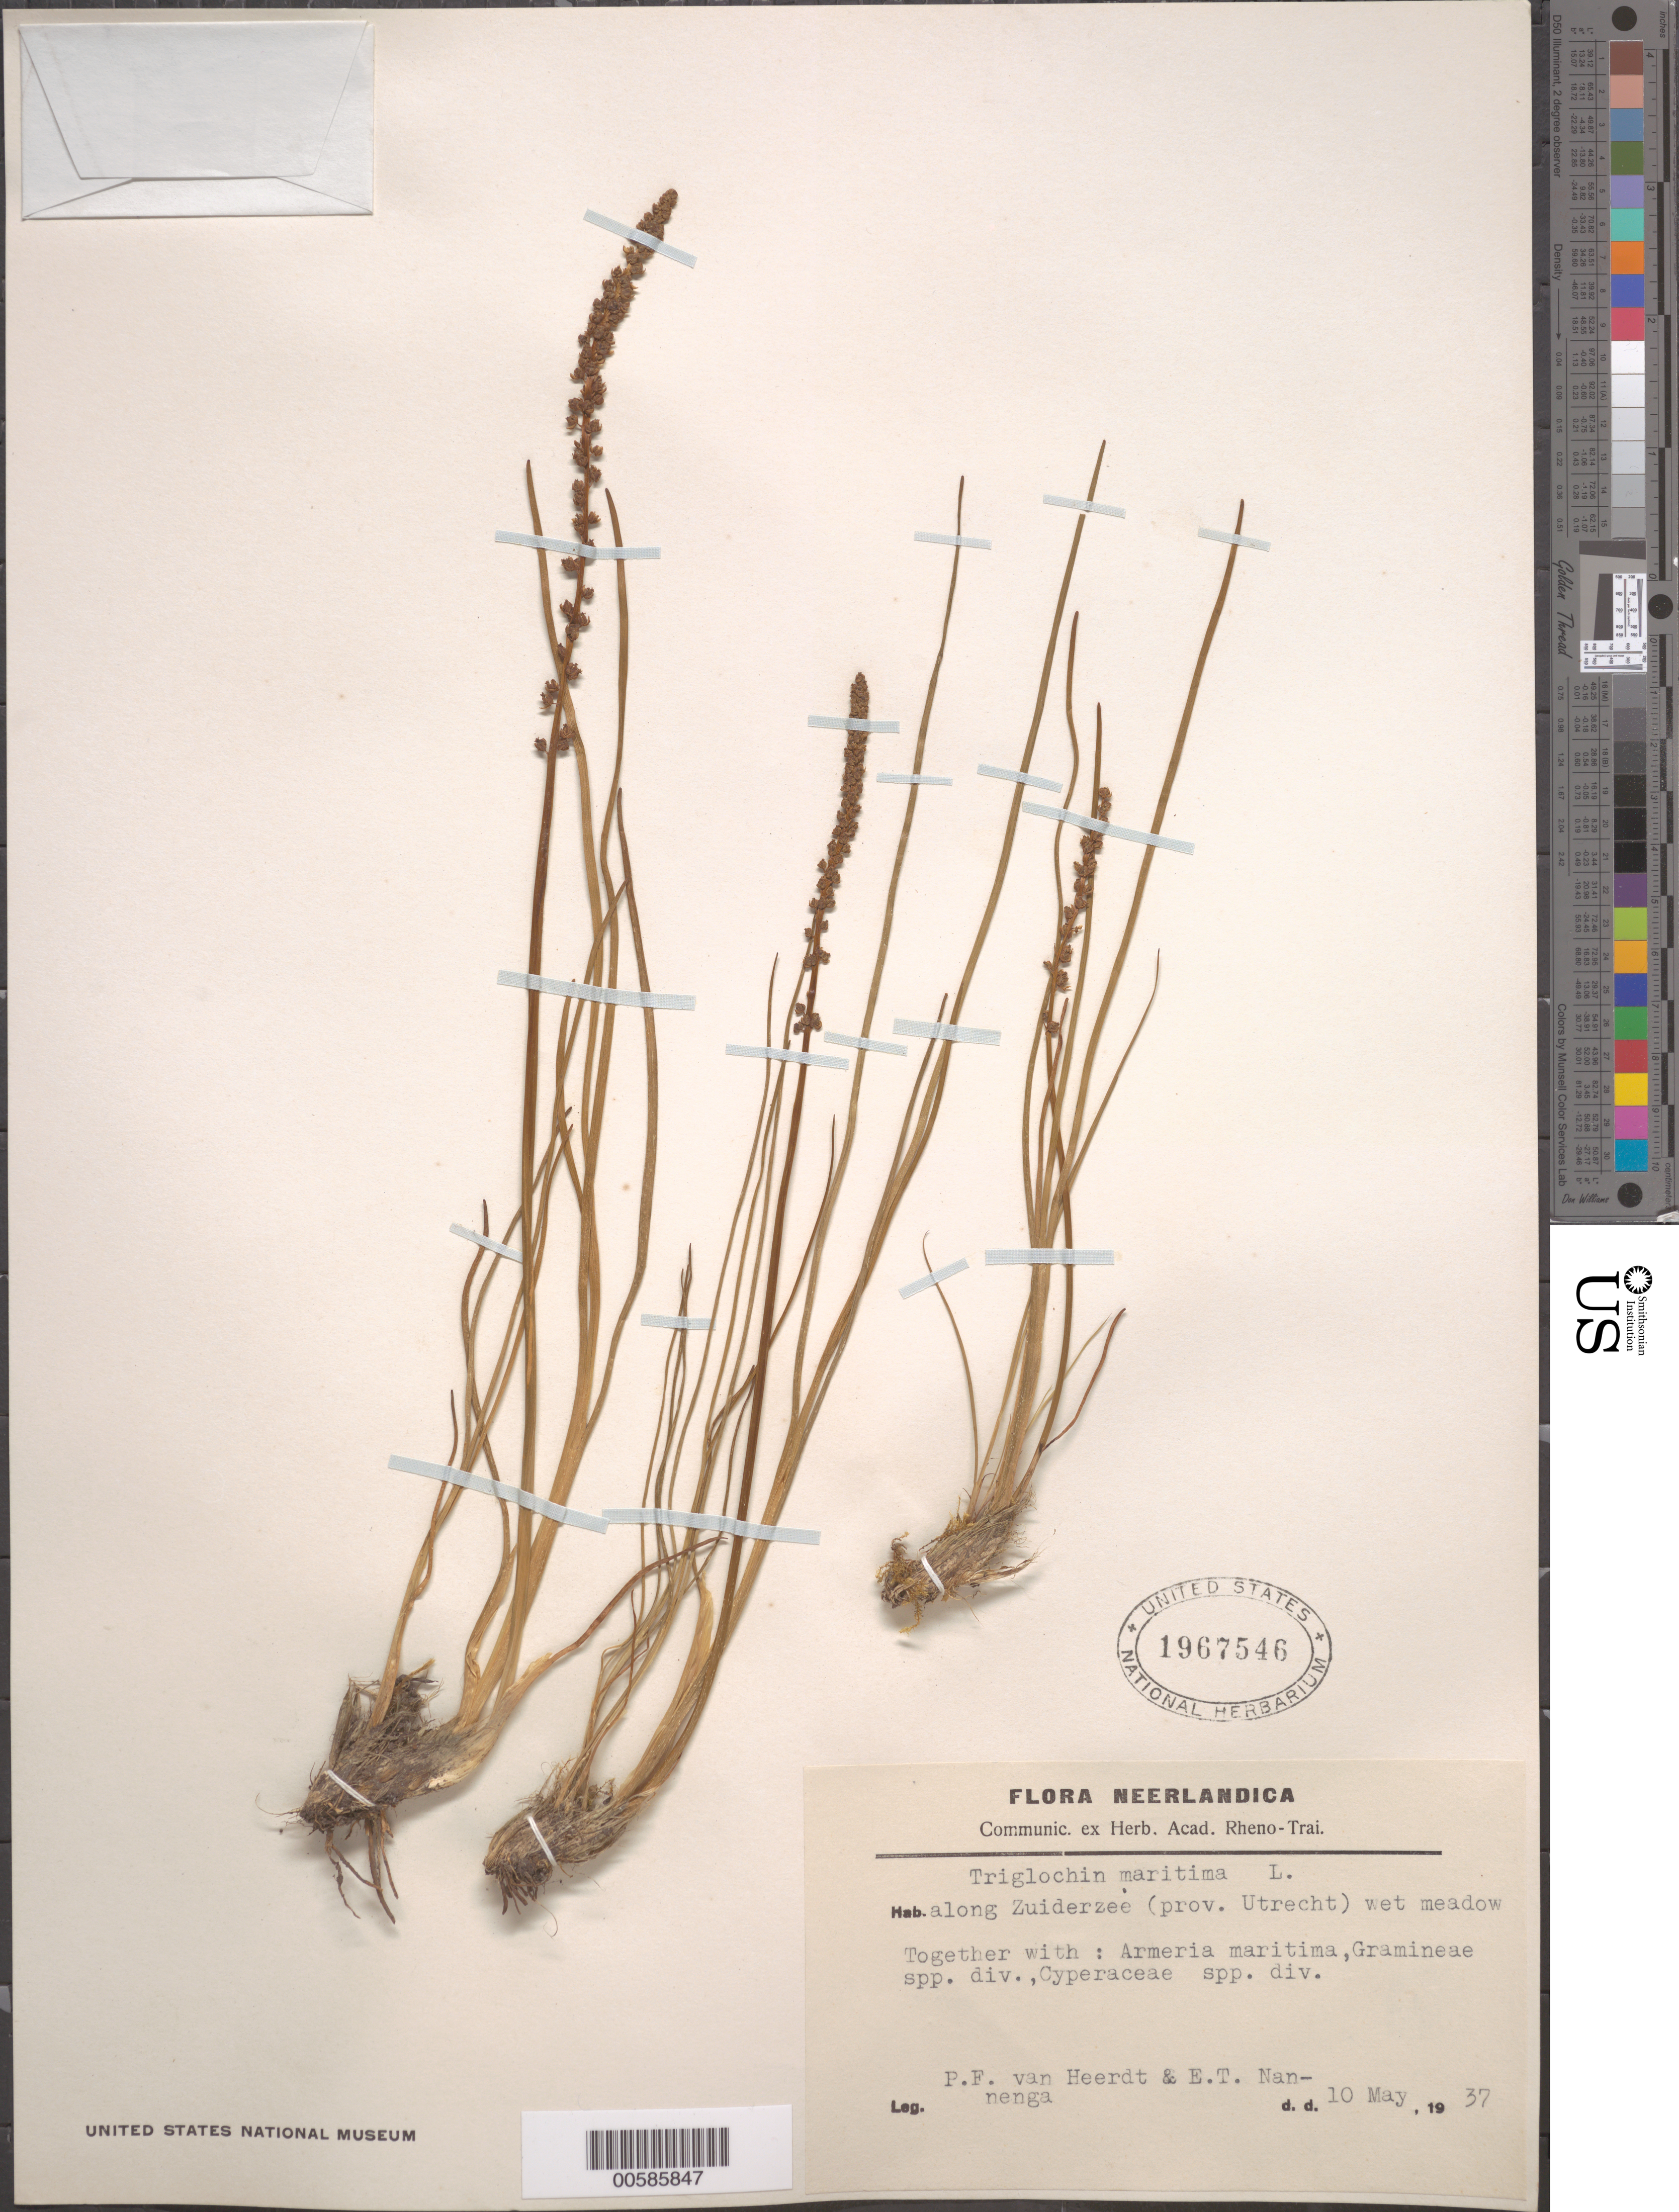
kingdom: Plantae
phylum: Tracheophyta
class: Liliopsida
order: Alismatales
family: Juncaginaceae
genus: Triglochin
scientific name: Triglochin maritima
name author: L.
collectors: P. F. van Heerdt & E. Nannenga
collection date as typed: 10 May 1937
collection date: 1937-05-10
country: Netherlands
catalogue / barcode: US 1967546